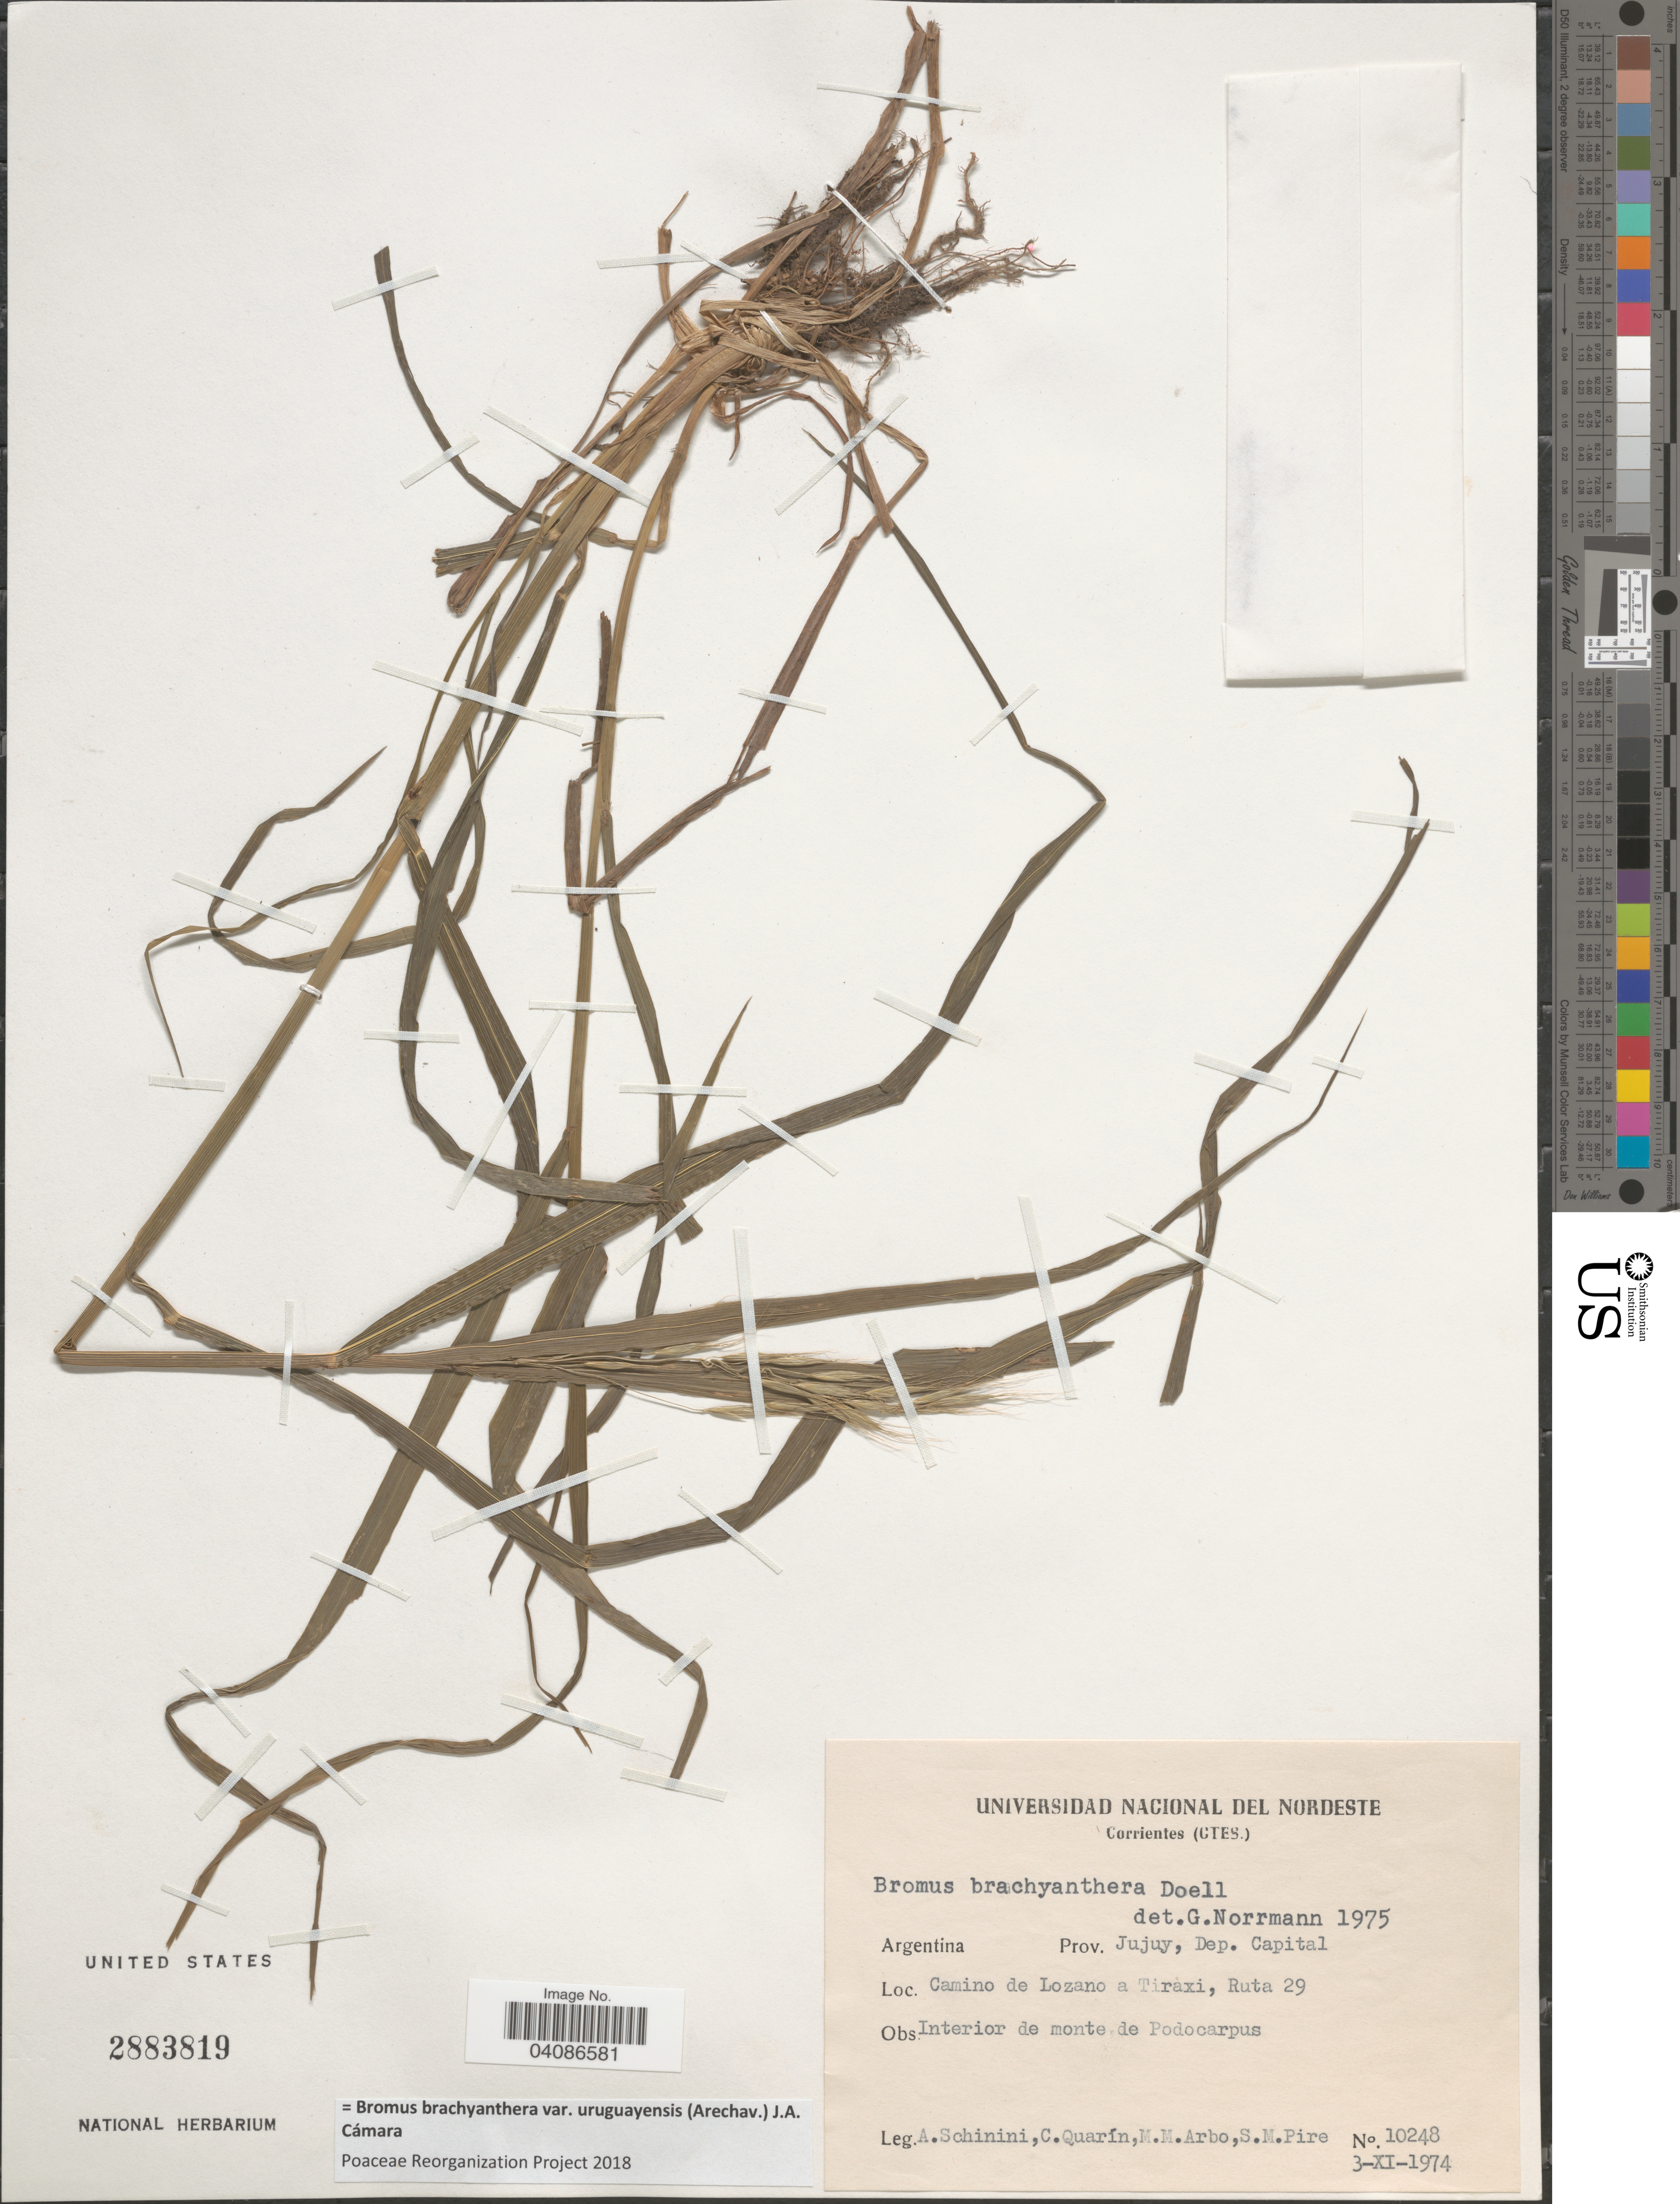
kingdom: Plantae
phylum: Tracheophyta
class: Liliopsida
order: Poales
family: Poaceae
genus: Bromus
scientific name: Bromus brachyanthera var. uruguayensis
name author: (Arechav.) J.A. Cámara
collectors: A. Schinini, C. Quarín, M. M. Arbo & S. Pire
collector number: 10248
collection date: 1974-11-03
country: Argentina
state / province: Jujuy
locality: Dep. Capital. Camino de Lozano a Tiraxi, Ruta 29. Interior de monte de Podocarpus.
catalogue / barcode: US 2883819